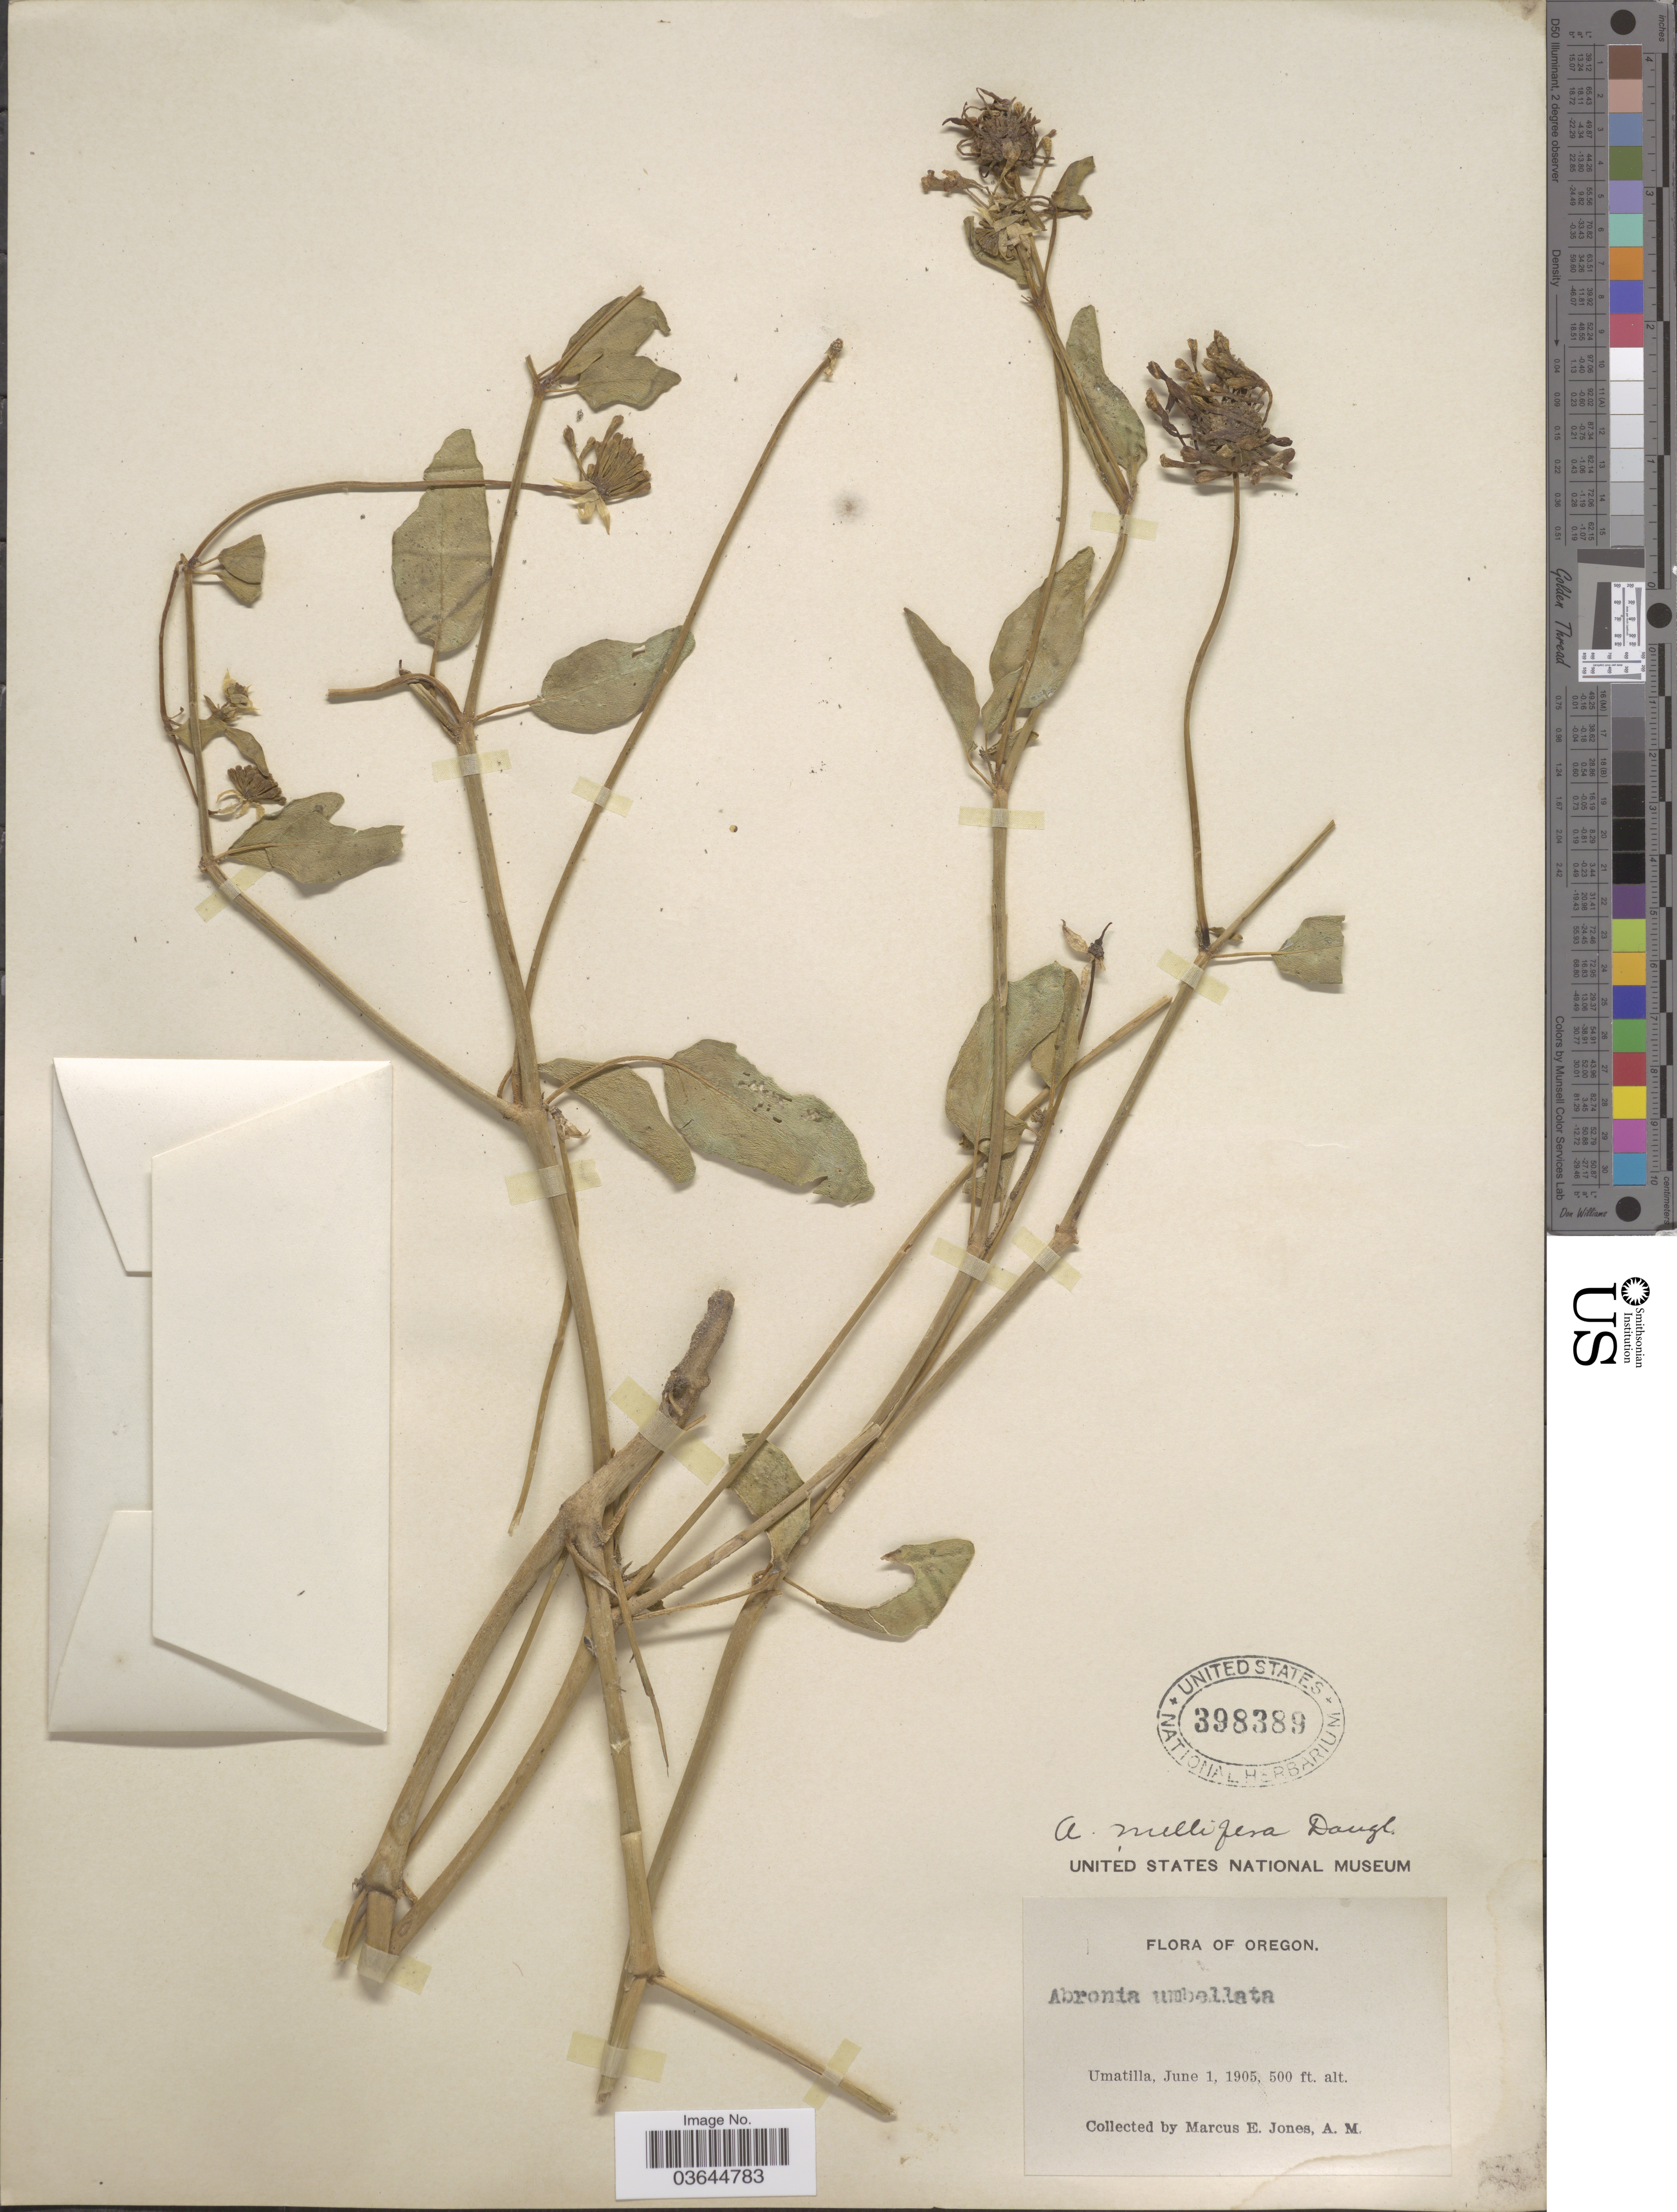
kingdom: Plantae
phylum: Tracheophyta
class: Magnoliopsida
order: Caryophyllales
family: Nyctaginaceae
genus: Abronia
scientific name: Abronia mellifera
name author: Douglas ex Hook.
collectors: M. E. Jones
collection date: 1905-06-01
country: United States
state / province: Oregon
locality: Umatilla.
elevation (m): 152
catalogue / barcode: US 398389